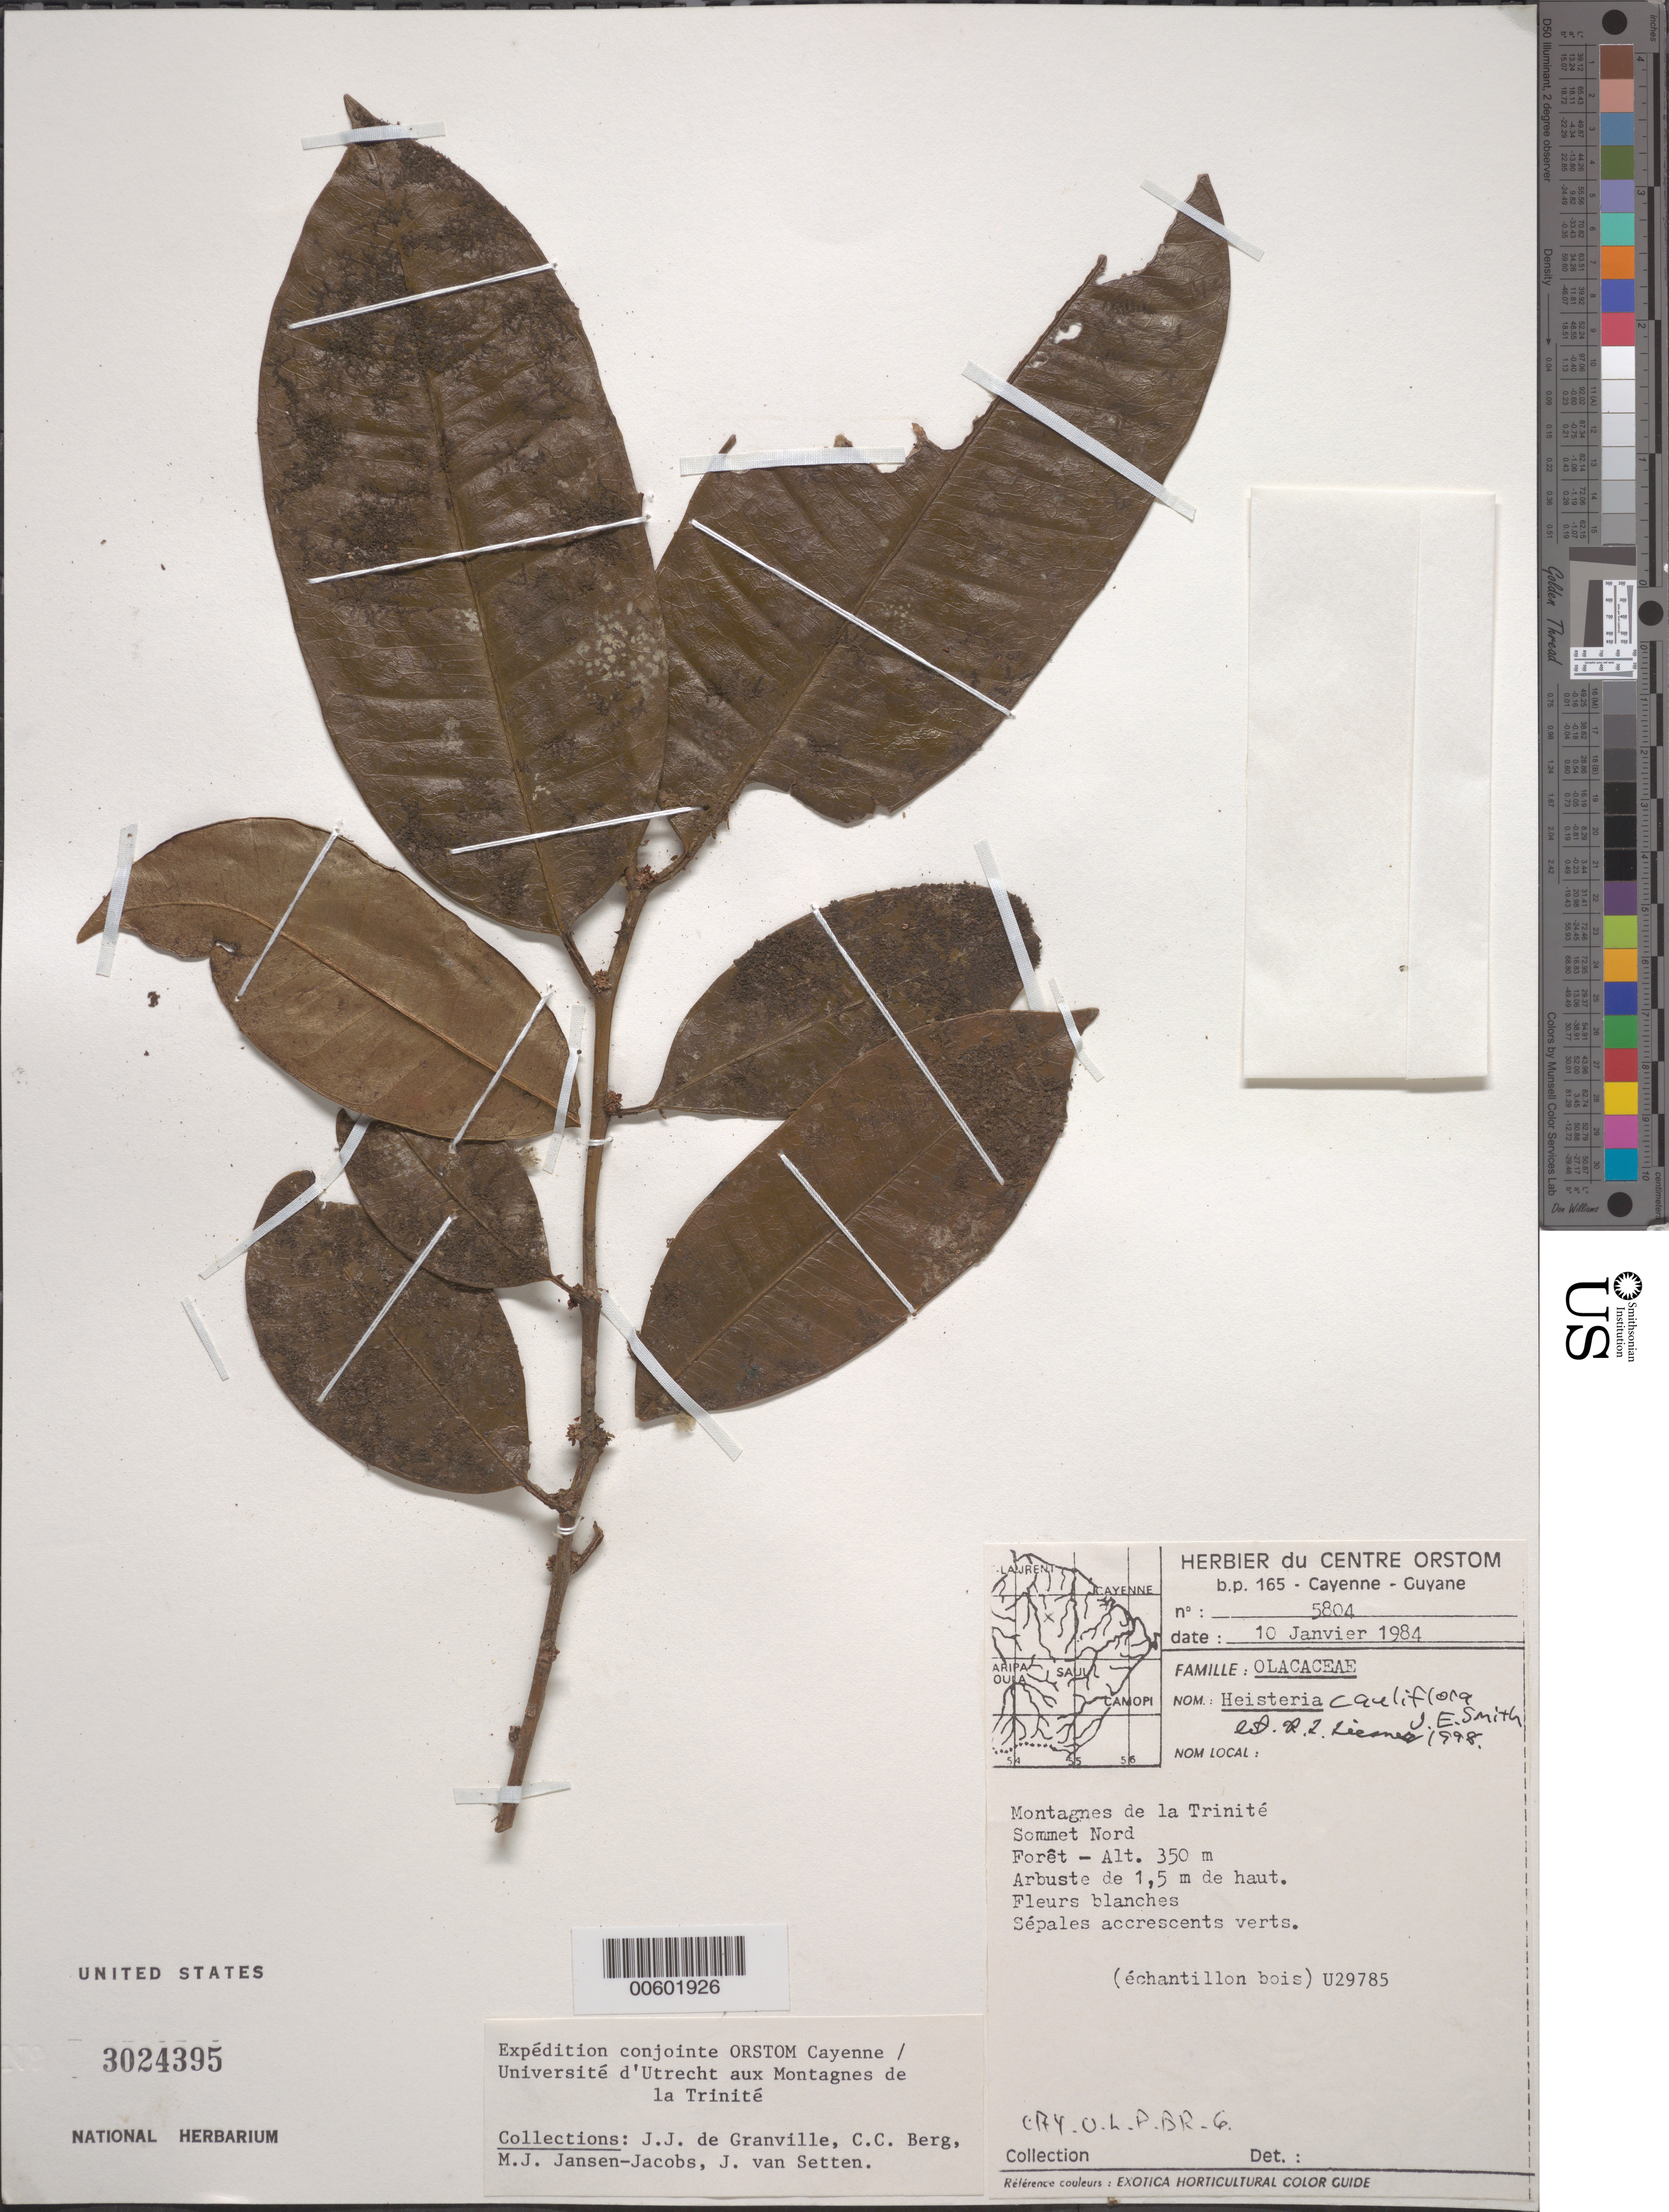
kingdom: Plantae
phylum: Tracheophyta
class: Magnoliopsida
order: Santalales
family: Erythropalaceae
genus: Heisteria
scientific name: Heisteria cauliflora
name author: Sm.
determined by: Liesner, R. L.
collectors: J.-J. de Granville, C. C. Berg, M. J. Jansen-Jacobs & J. van Setten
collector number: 5804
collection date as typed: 12-Jan-84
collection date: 1984-01-12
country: French Guiana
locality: Montagnes de la Trinité, sommet Nord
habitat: Forest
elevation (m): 350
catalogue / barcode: US 3024395